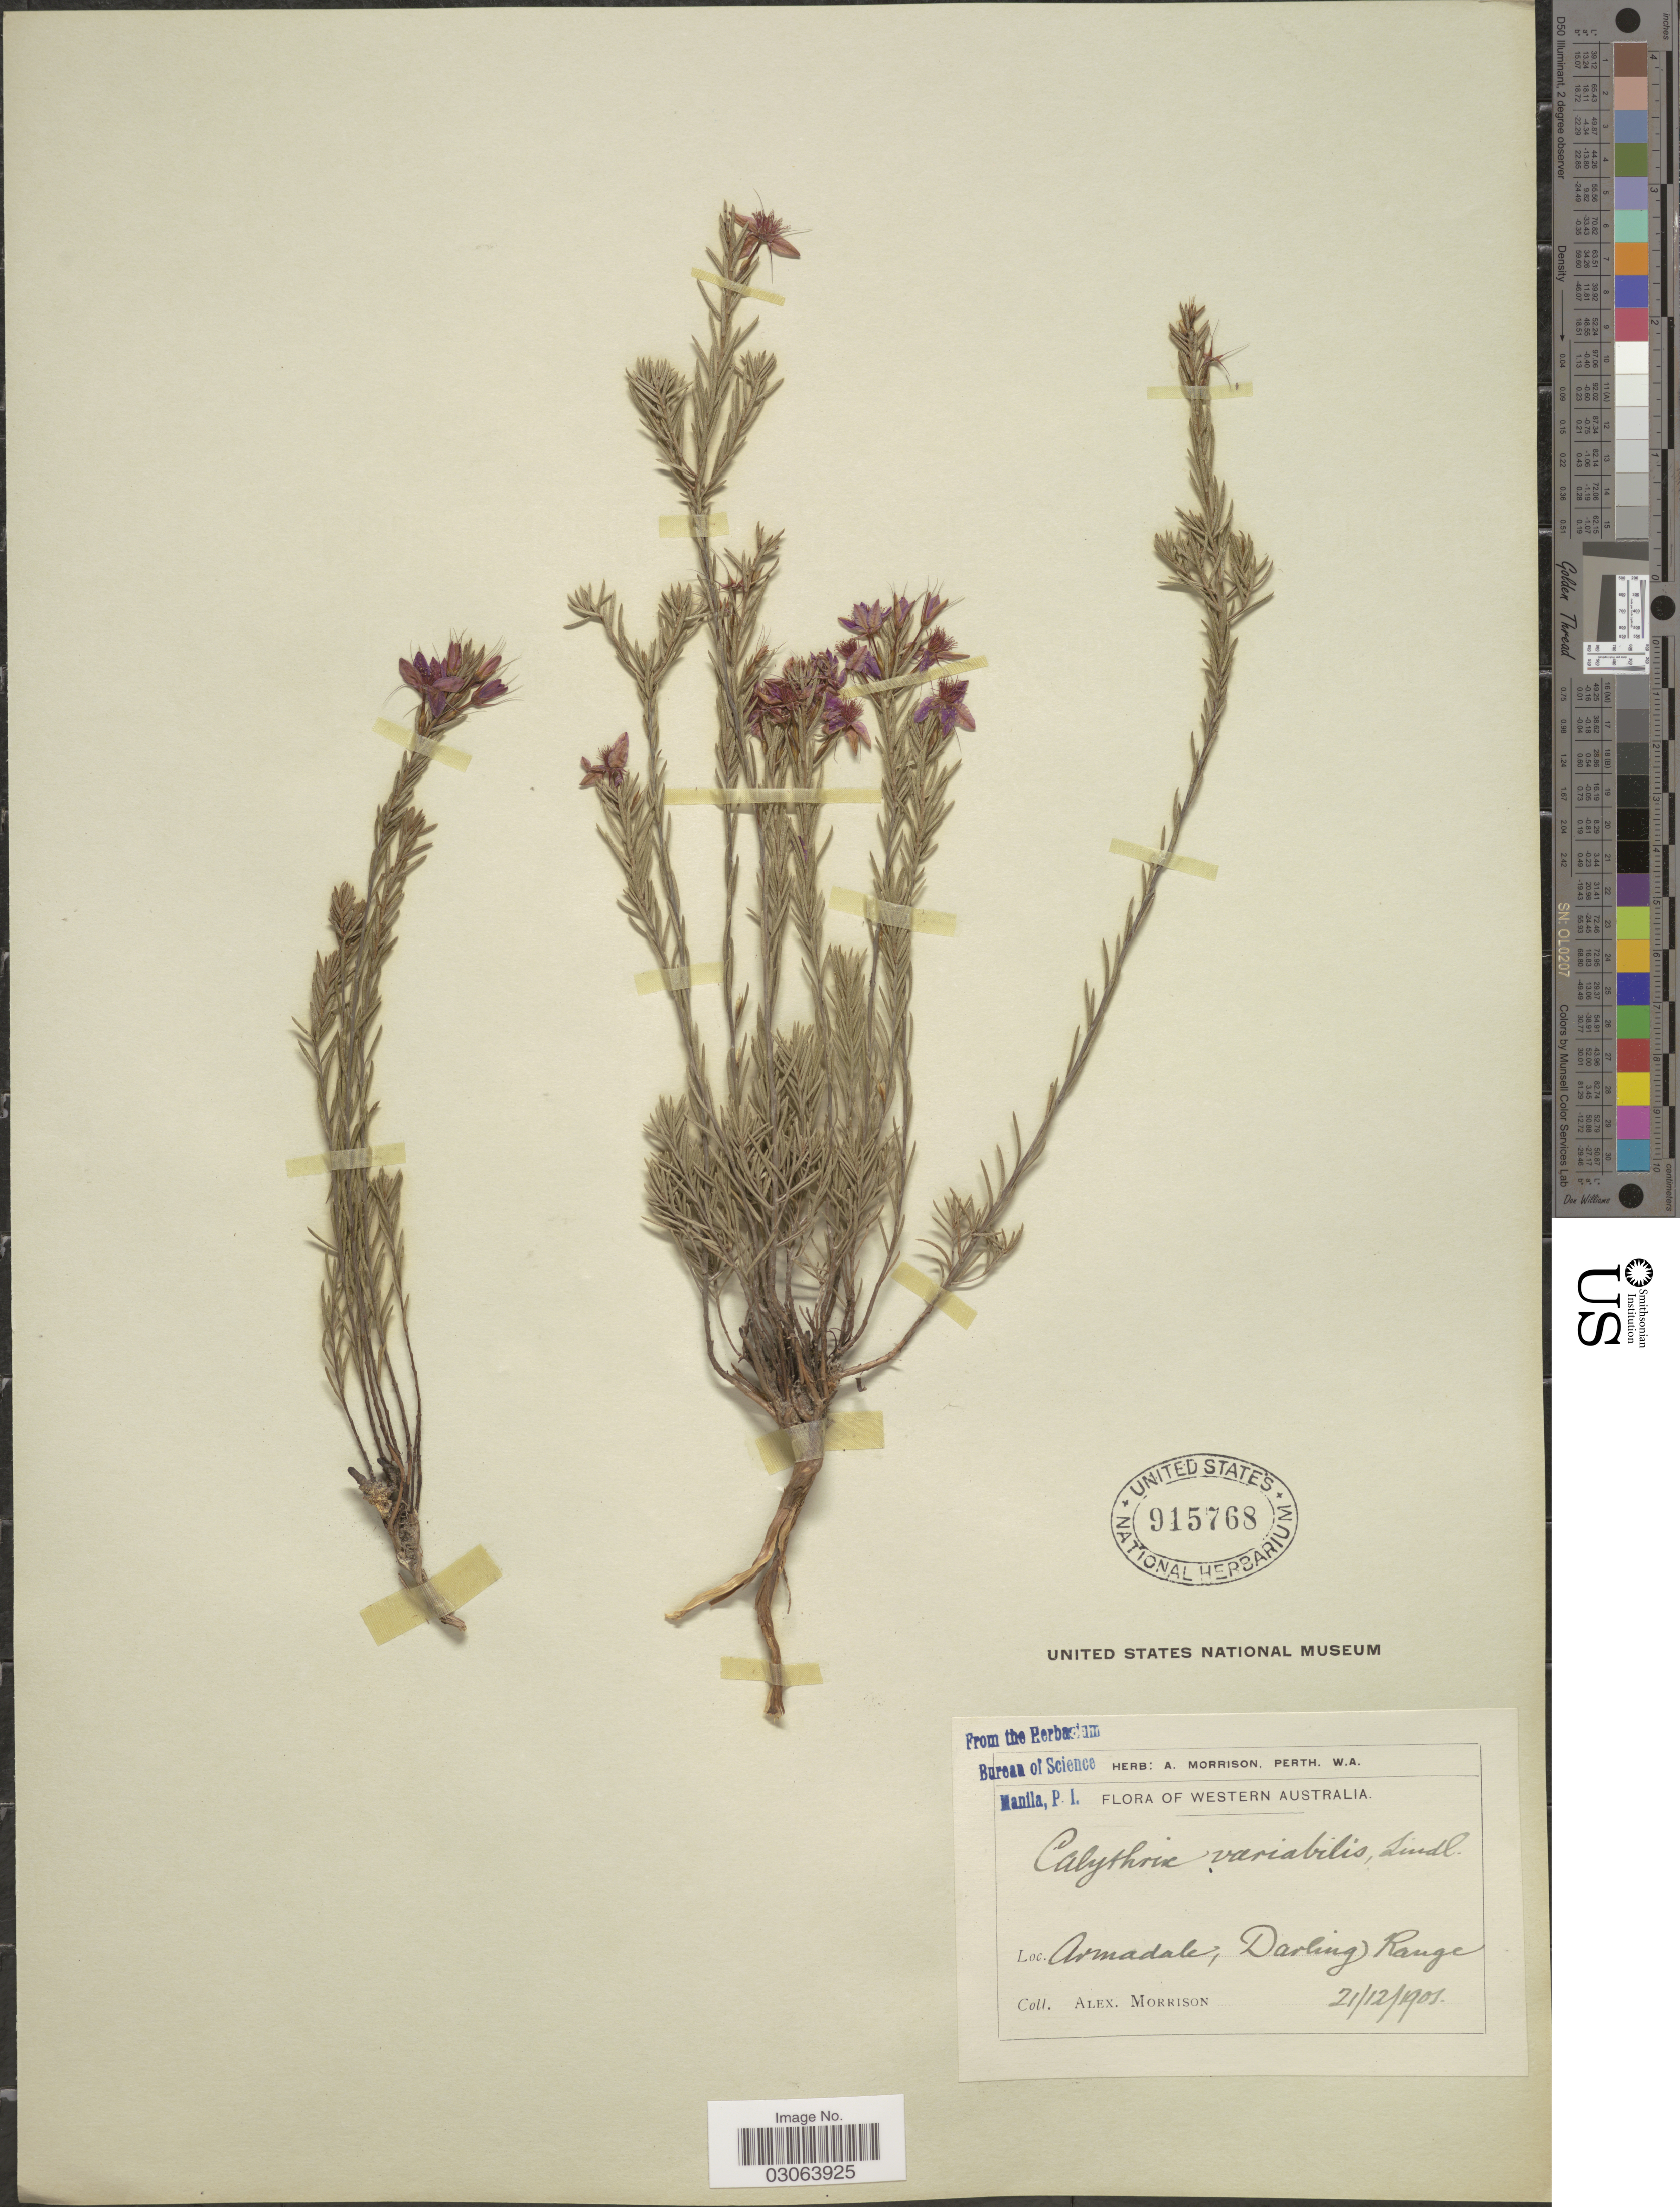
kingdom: Plantae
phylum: Tracheophyta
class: Magnoliopsida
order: Myrtales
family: Myrtaceae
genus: Calytrix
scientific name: Calytrix variabilis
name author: Lindl.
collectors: A. Morrison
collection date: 1901-12-21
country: Australia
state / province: Western Australia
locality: Armadale, Darling Range.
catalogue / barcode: US 915768